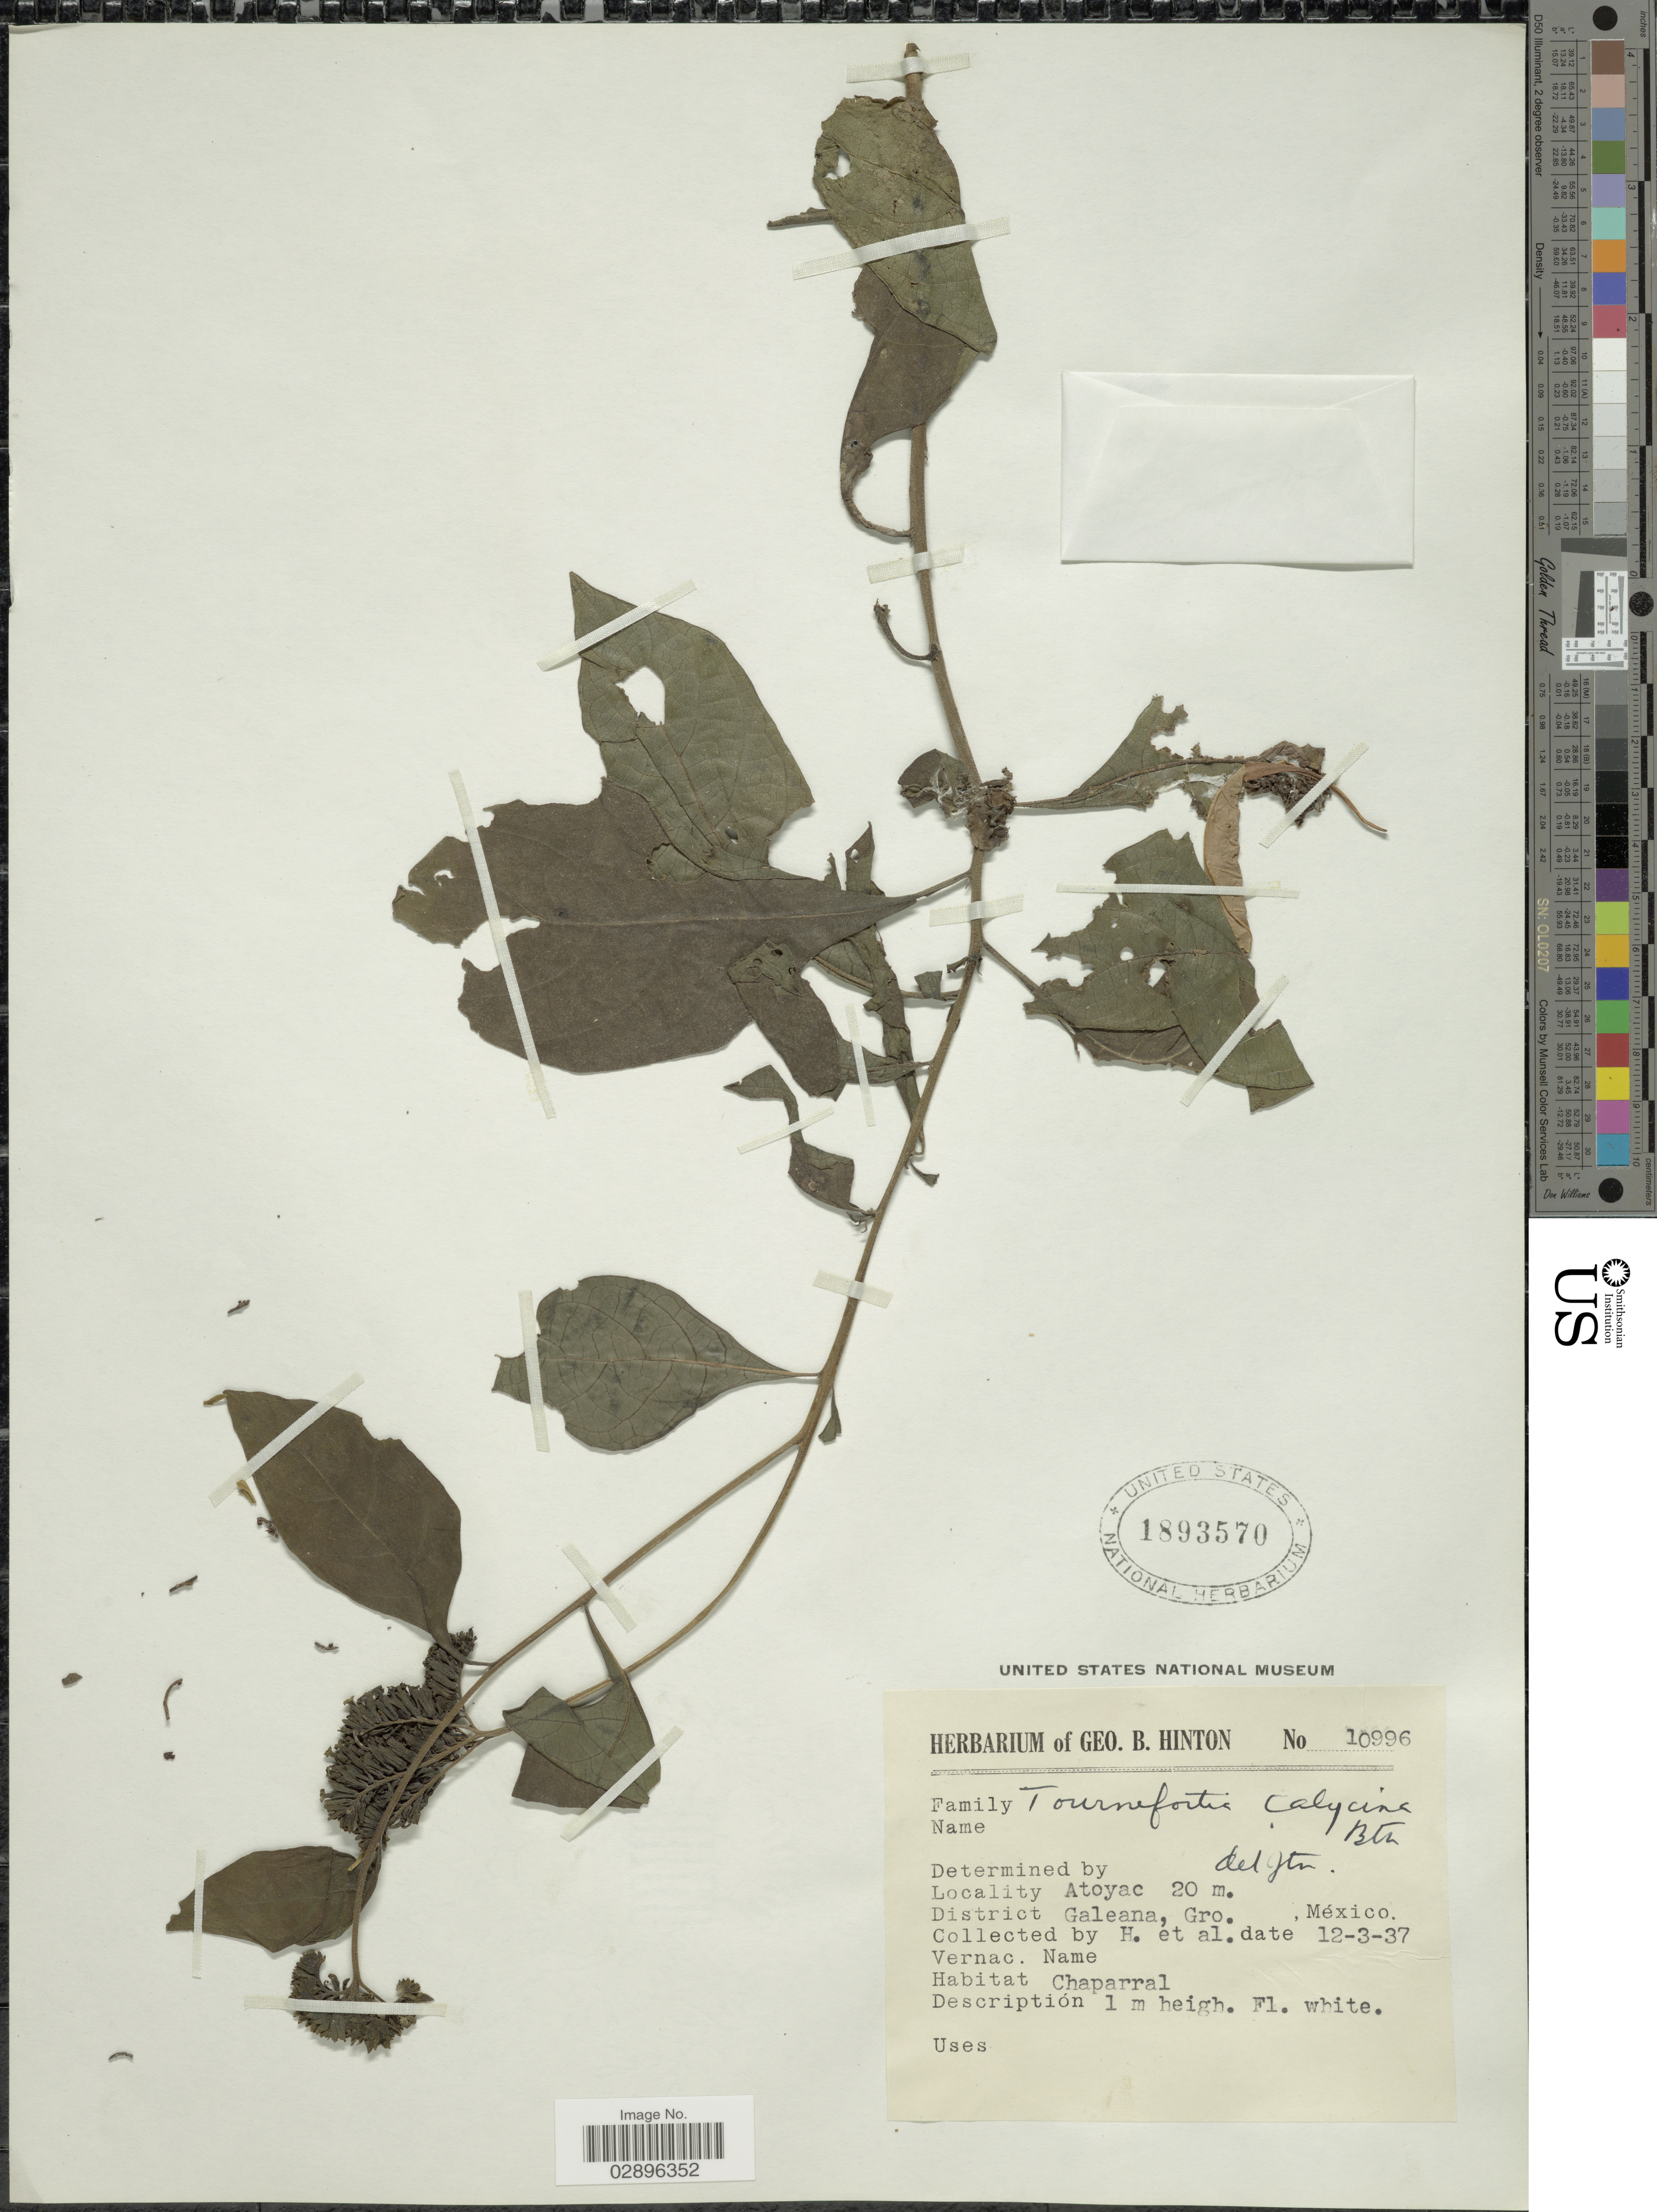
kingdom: Plantae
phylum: Tracheophyta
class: Magnoliopsida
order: Boraginales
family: Heliotropiaceae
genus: Tournefortia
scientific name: Tournefortia calycina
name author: Benth.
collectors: G. B. Hinton & et al.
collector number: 10996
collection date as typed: Transcribed d/m/y: 12/3/37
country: Mexico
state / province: Guerrero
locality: Atoyac, District Galeana, Gro.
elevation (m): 20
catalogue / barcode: US 1893570